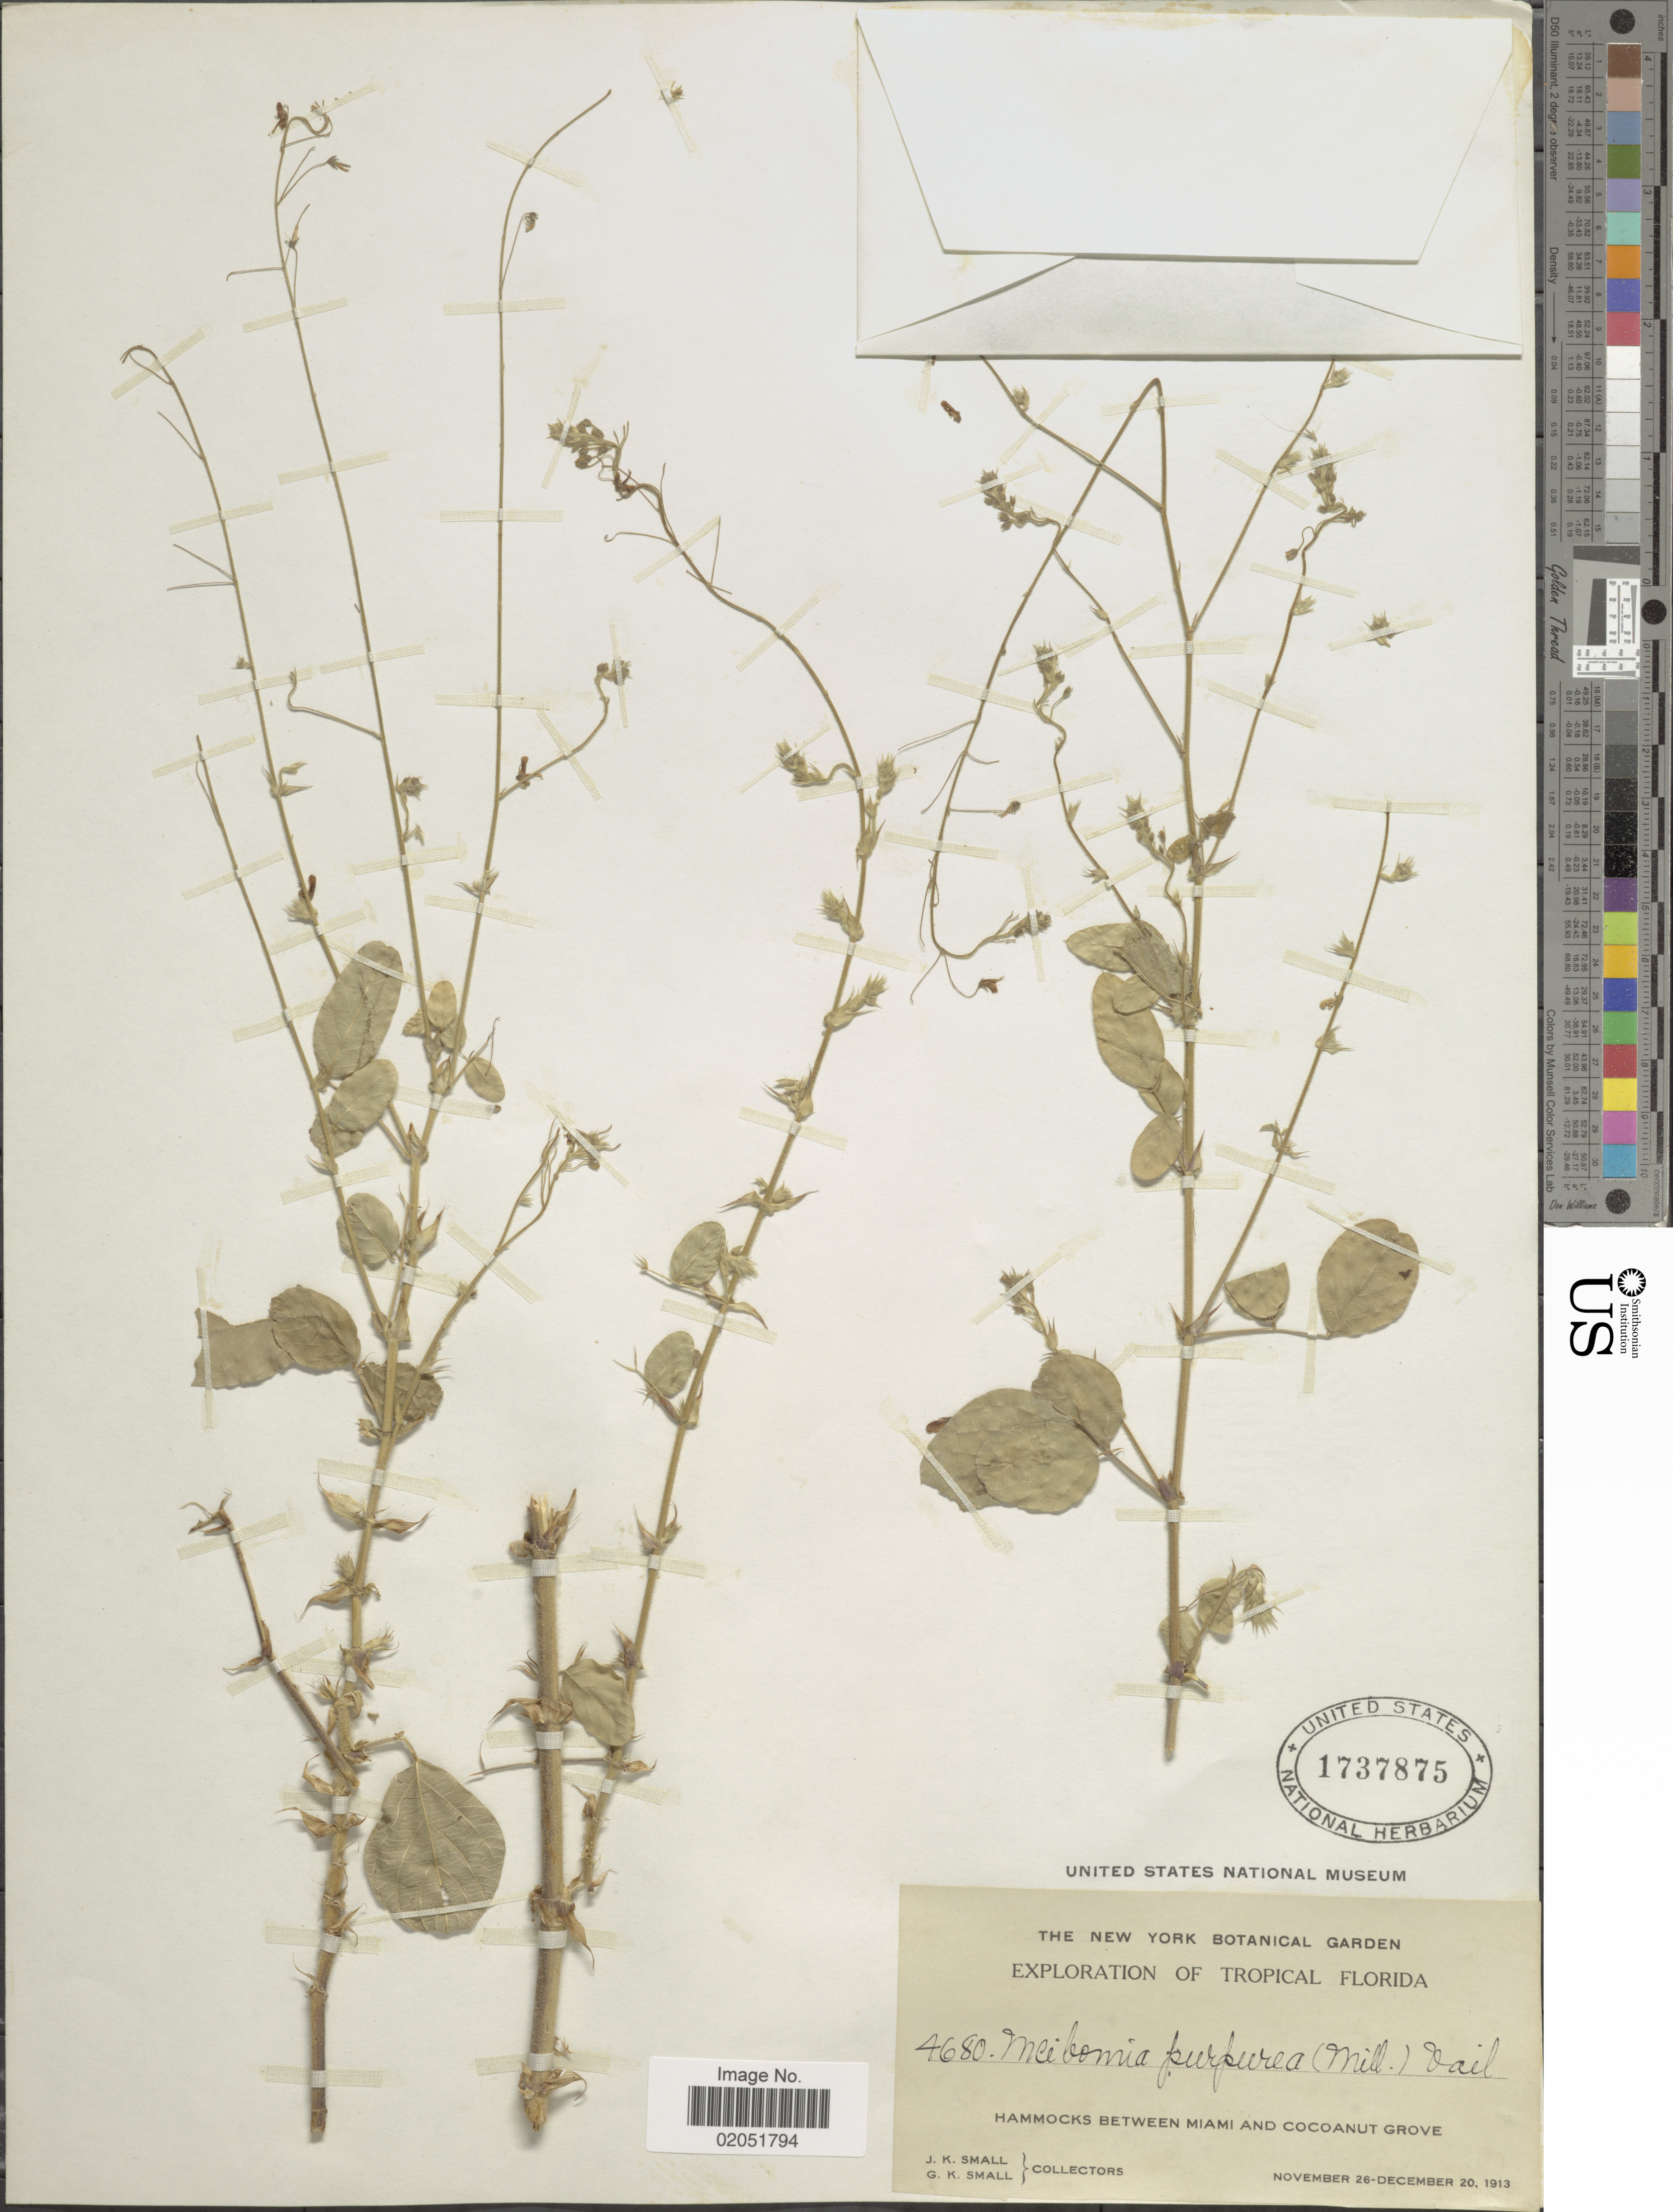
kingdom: Plantae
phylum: Tracheophyta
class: Magnoliopsida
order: Fabales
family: Fabaceae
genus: Desmodium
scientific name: Desmodium tortuosum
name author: (Sw.) DC.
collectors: J. K. Small & G. K. Small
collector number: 4680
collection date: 1913-11-26/1913-12-20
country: United States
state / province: Florida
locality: Tropical Florida, hammocks between Miami and Cocoanut grove.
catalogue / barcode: US 1737875